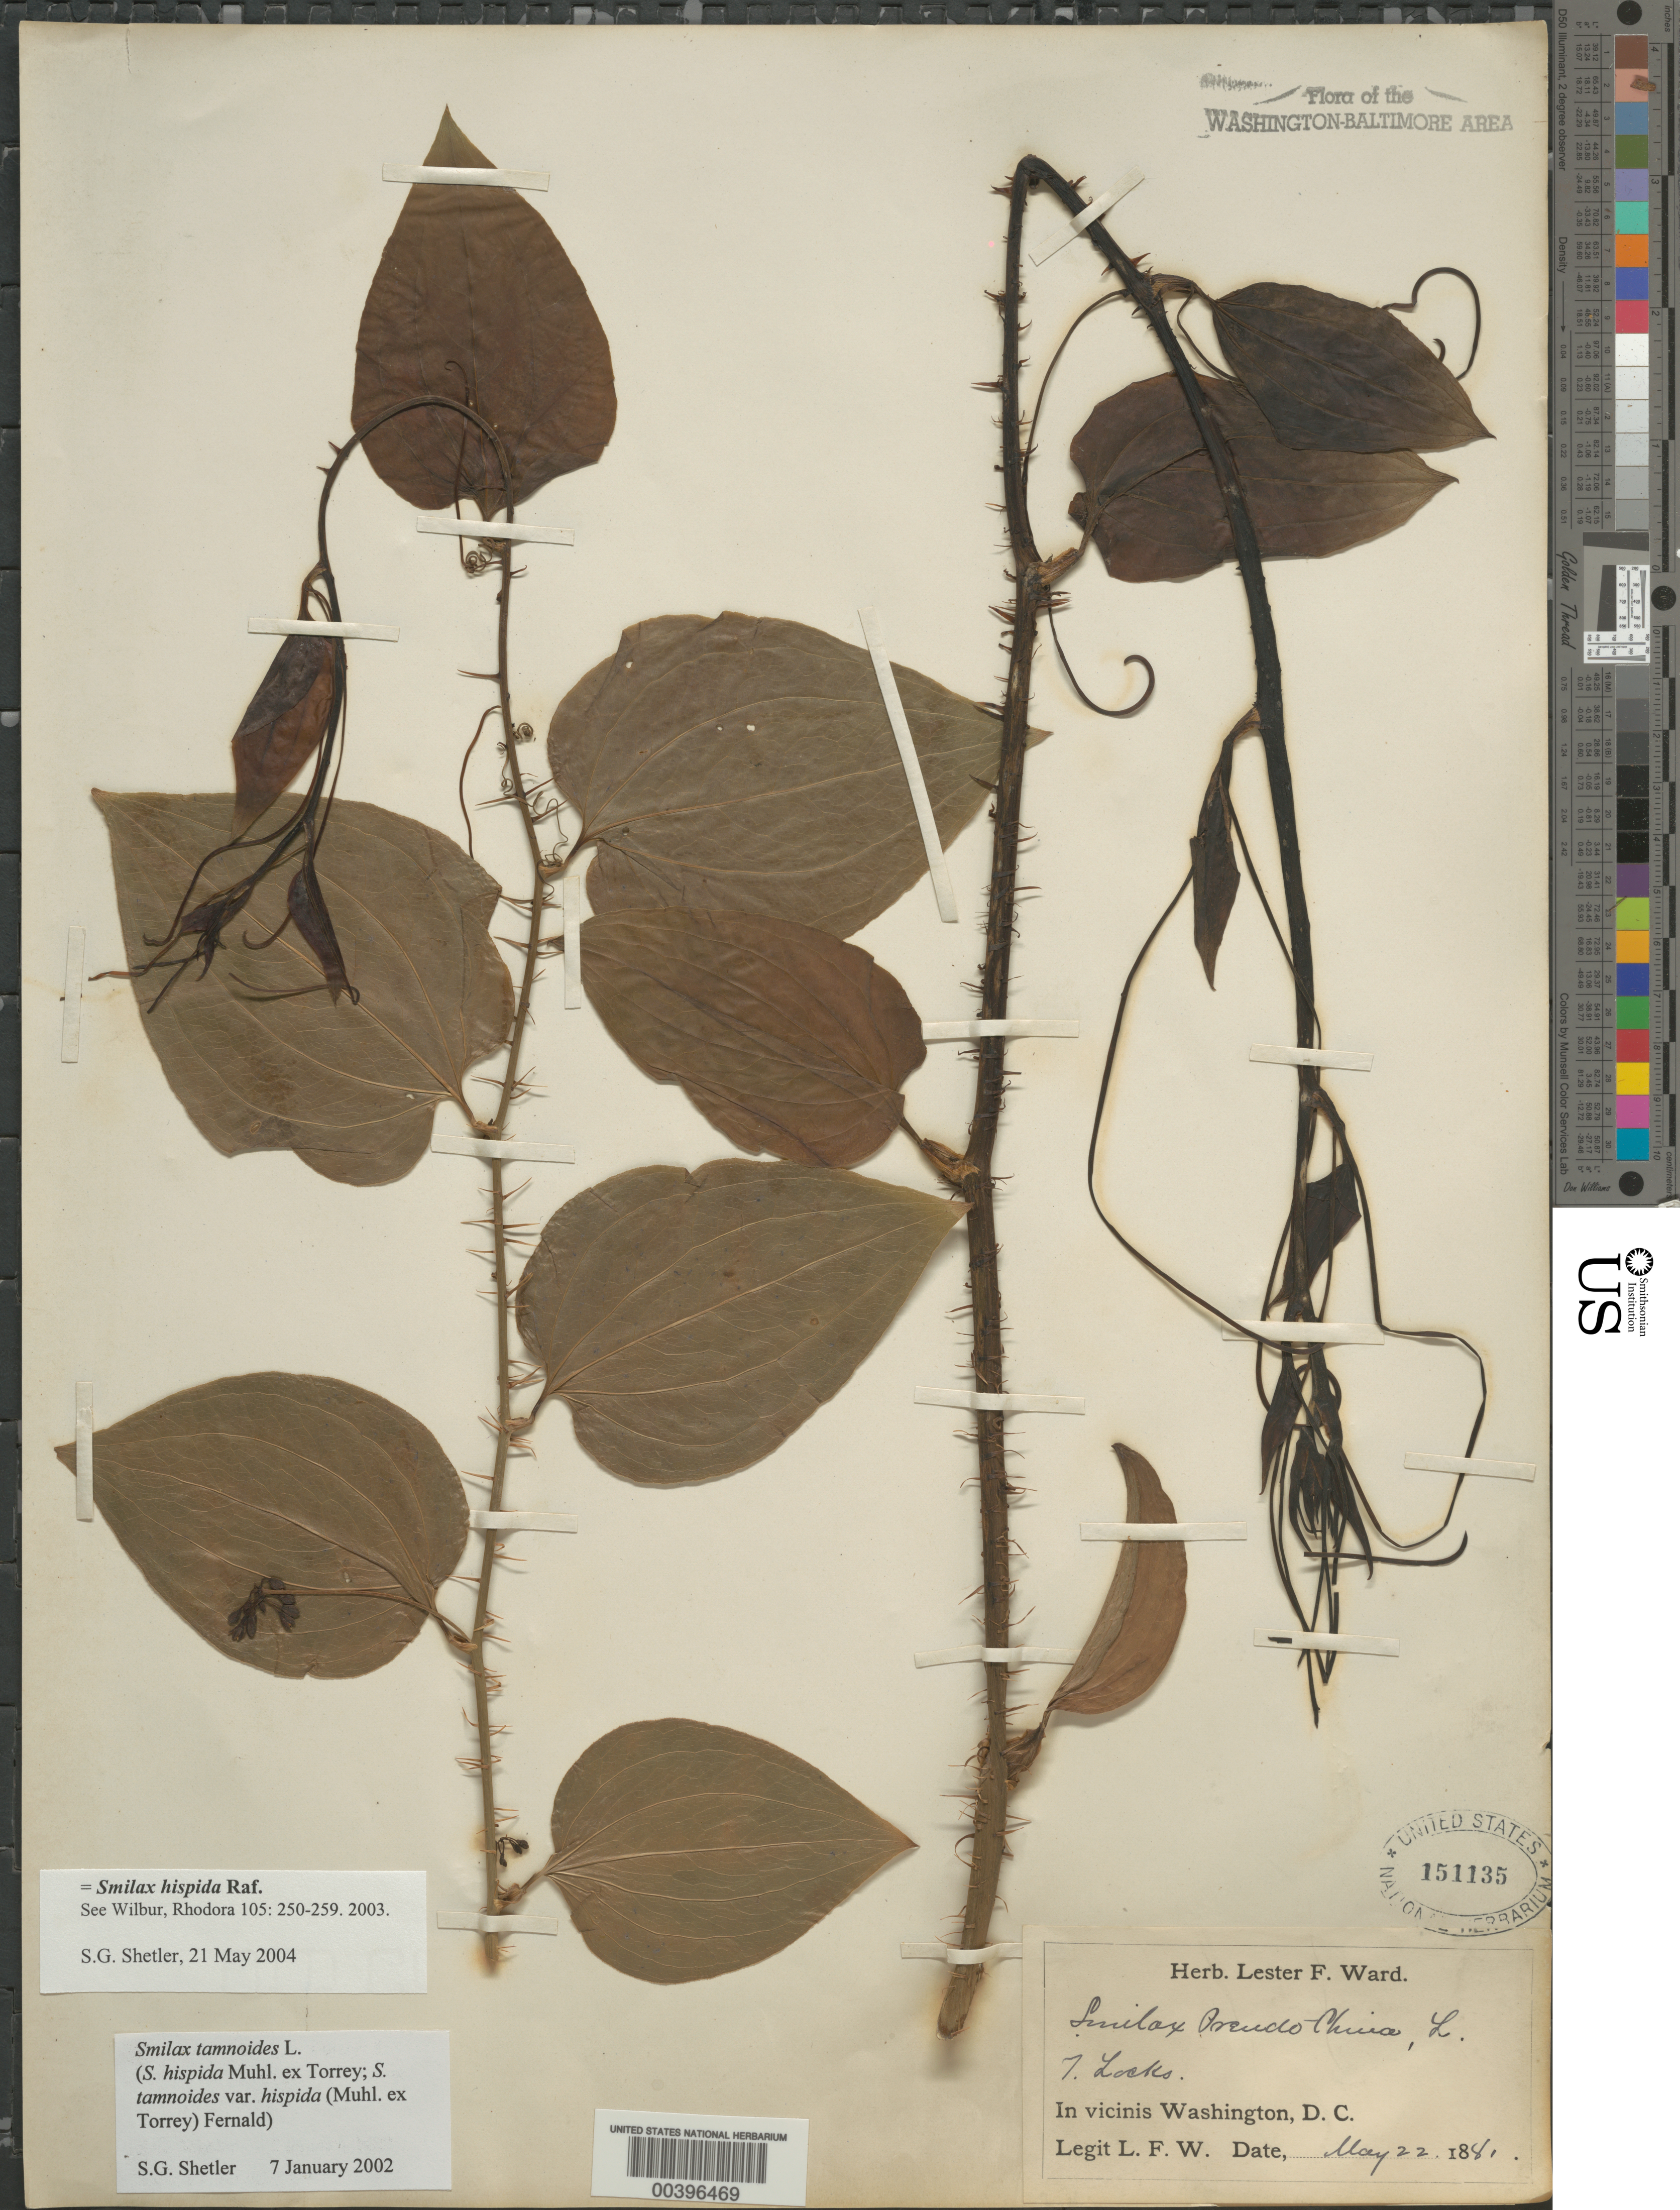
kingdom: Plantae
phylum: Tracheophyta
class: Liliopsida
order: Liliales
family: Smilacaceae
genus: Smilax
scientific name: Smilax hispida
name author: Raf.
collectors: L. F. Ward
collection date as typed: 22 May 1881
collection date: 1881-05-22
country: United States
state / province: Maryland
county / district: Montgomery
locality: Seven Locks C. & O. Canal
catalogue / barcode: US 151135